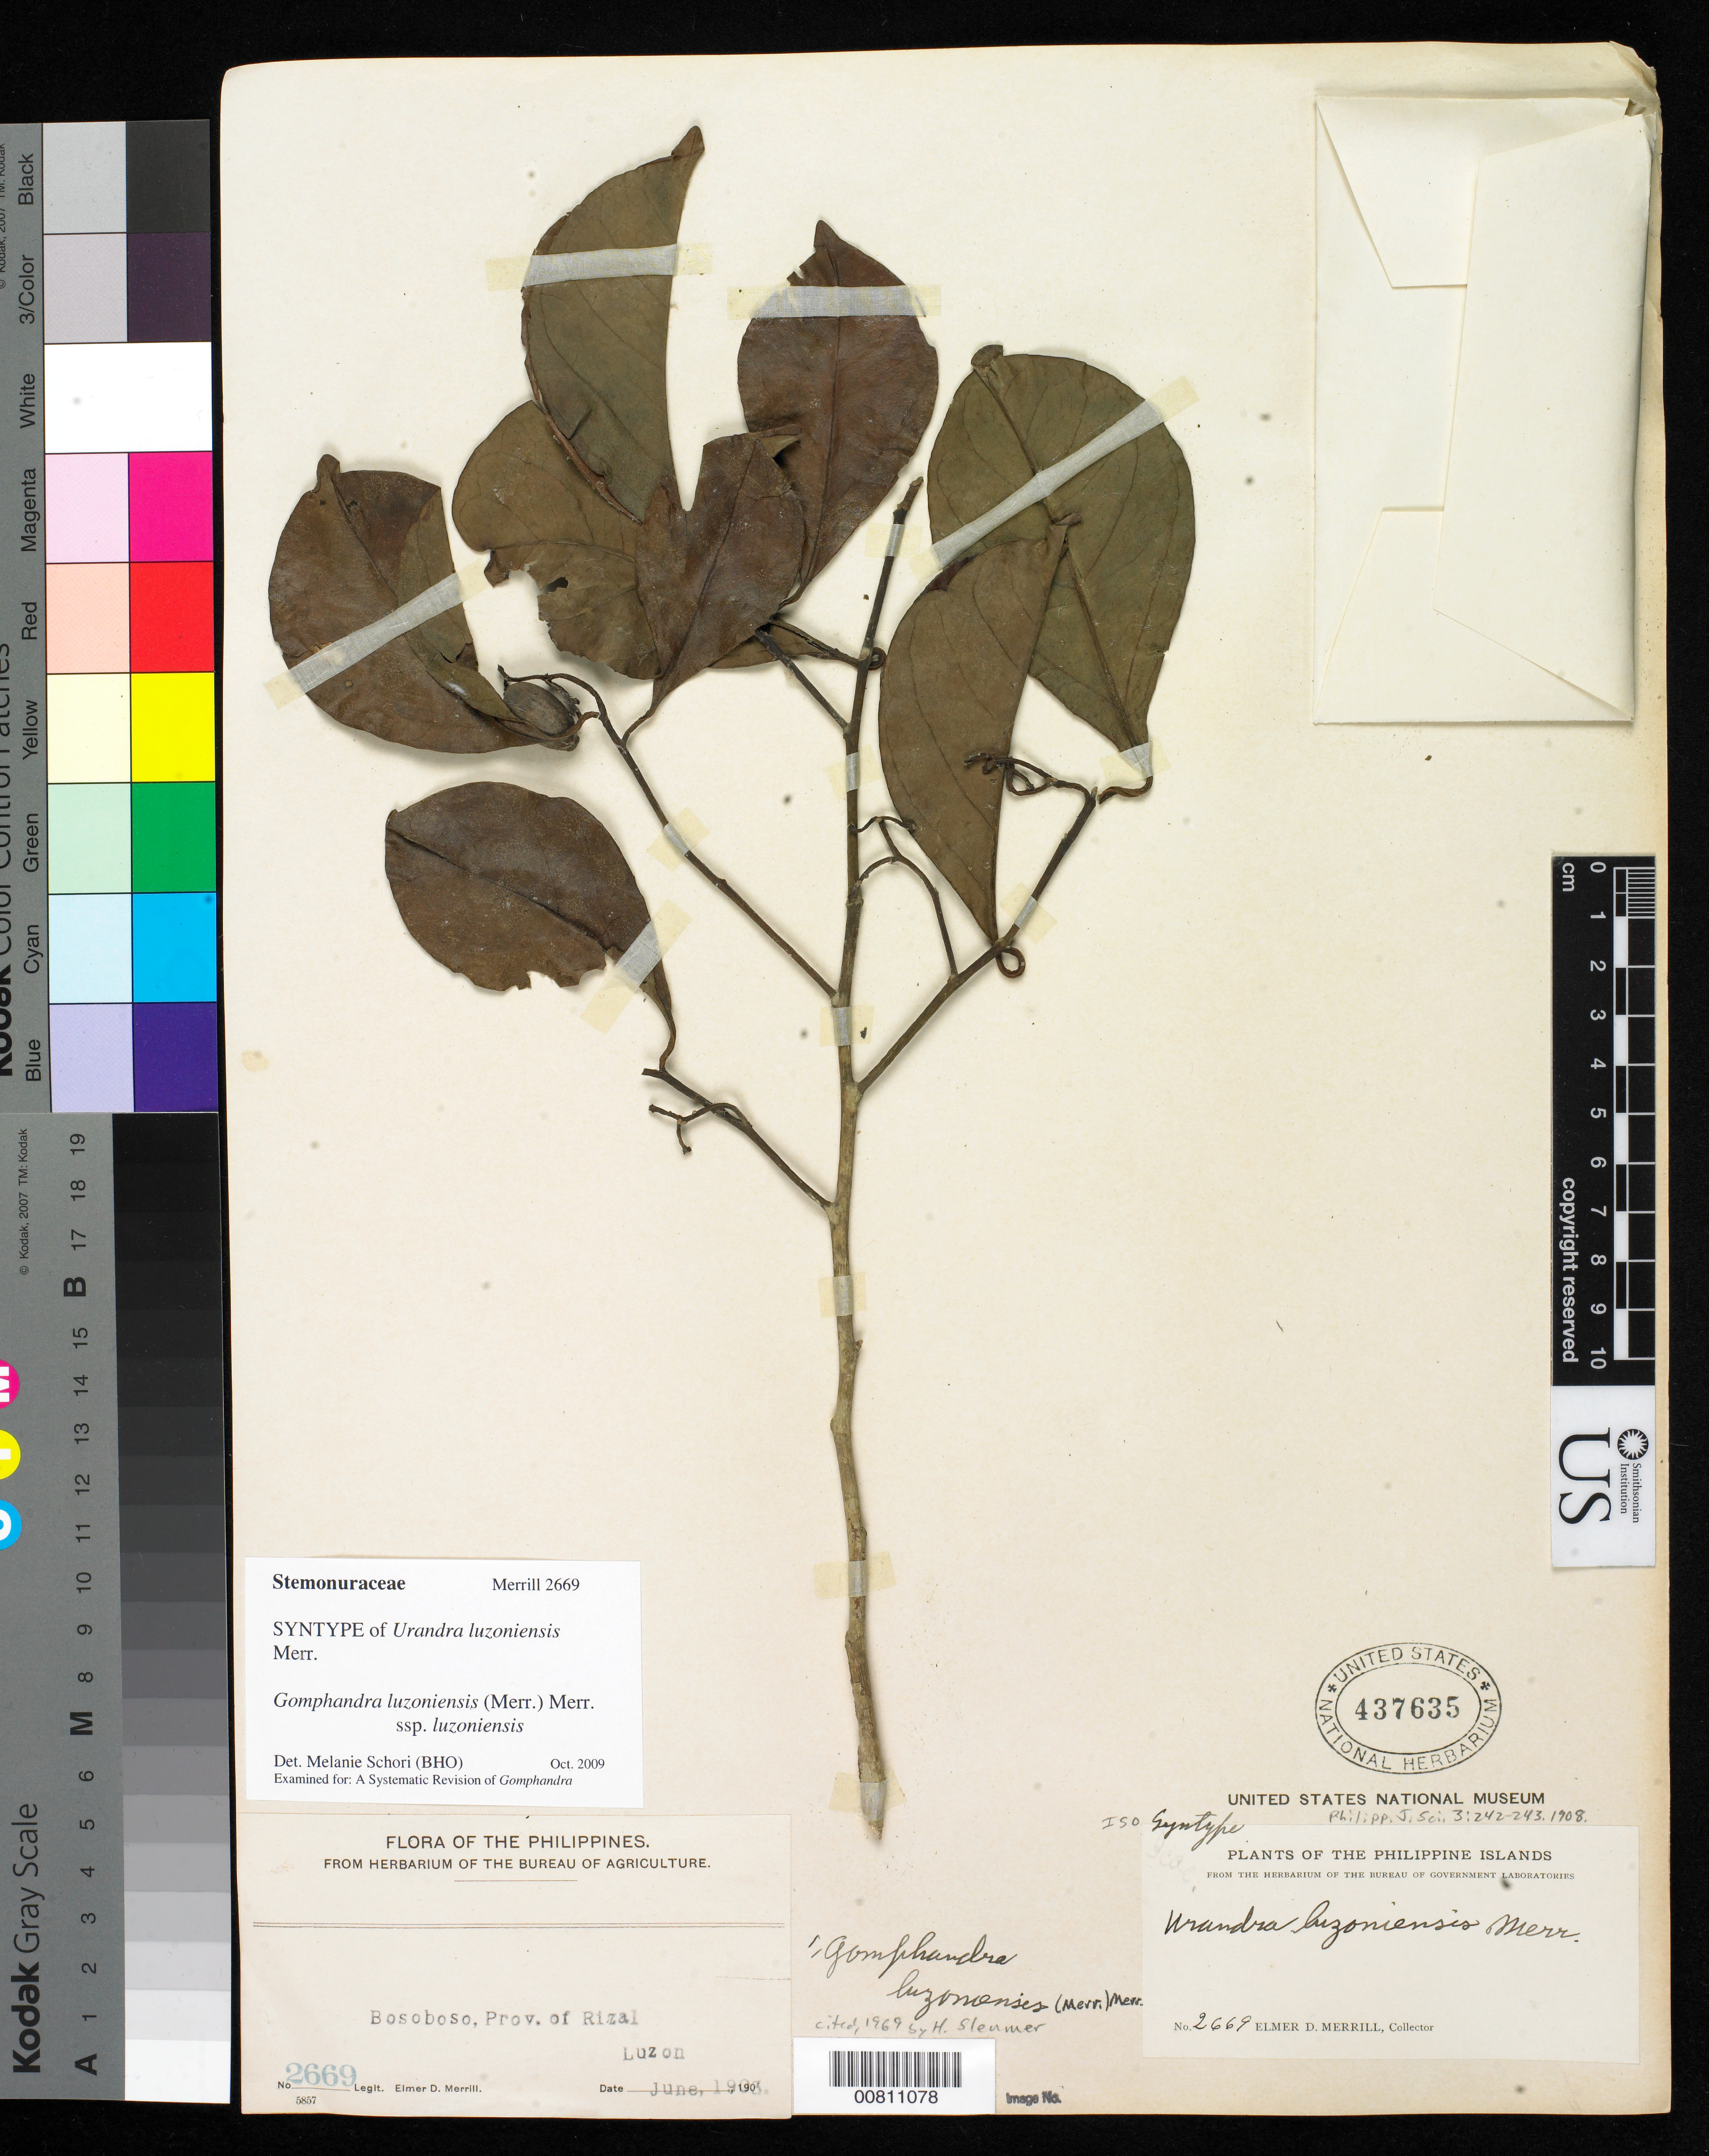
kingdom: Plantae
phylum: Tracheophyta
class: Magnoliopsida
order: Cardiopteridales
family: Stemonuraceae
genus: Urandra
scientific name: Urandra luzoniensis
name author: Merr.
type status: Isosyntype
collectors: E. D. Merrill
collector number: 2669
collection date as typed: Jun 1903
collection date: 1903-06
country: Philippines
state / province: Calabarzon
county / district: Rizal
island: Luzon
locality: Bosoboso, Prov. of Rizal, Luzon.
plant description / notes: Cited 1969 by H. Sleumer.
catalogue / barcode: US 437635